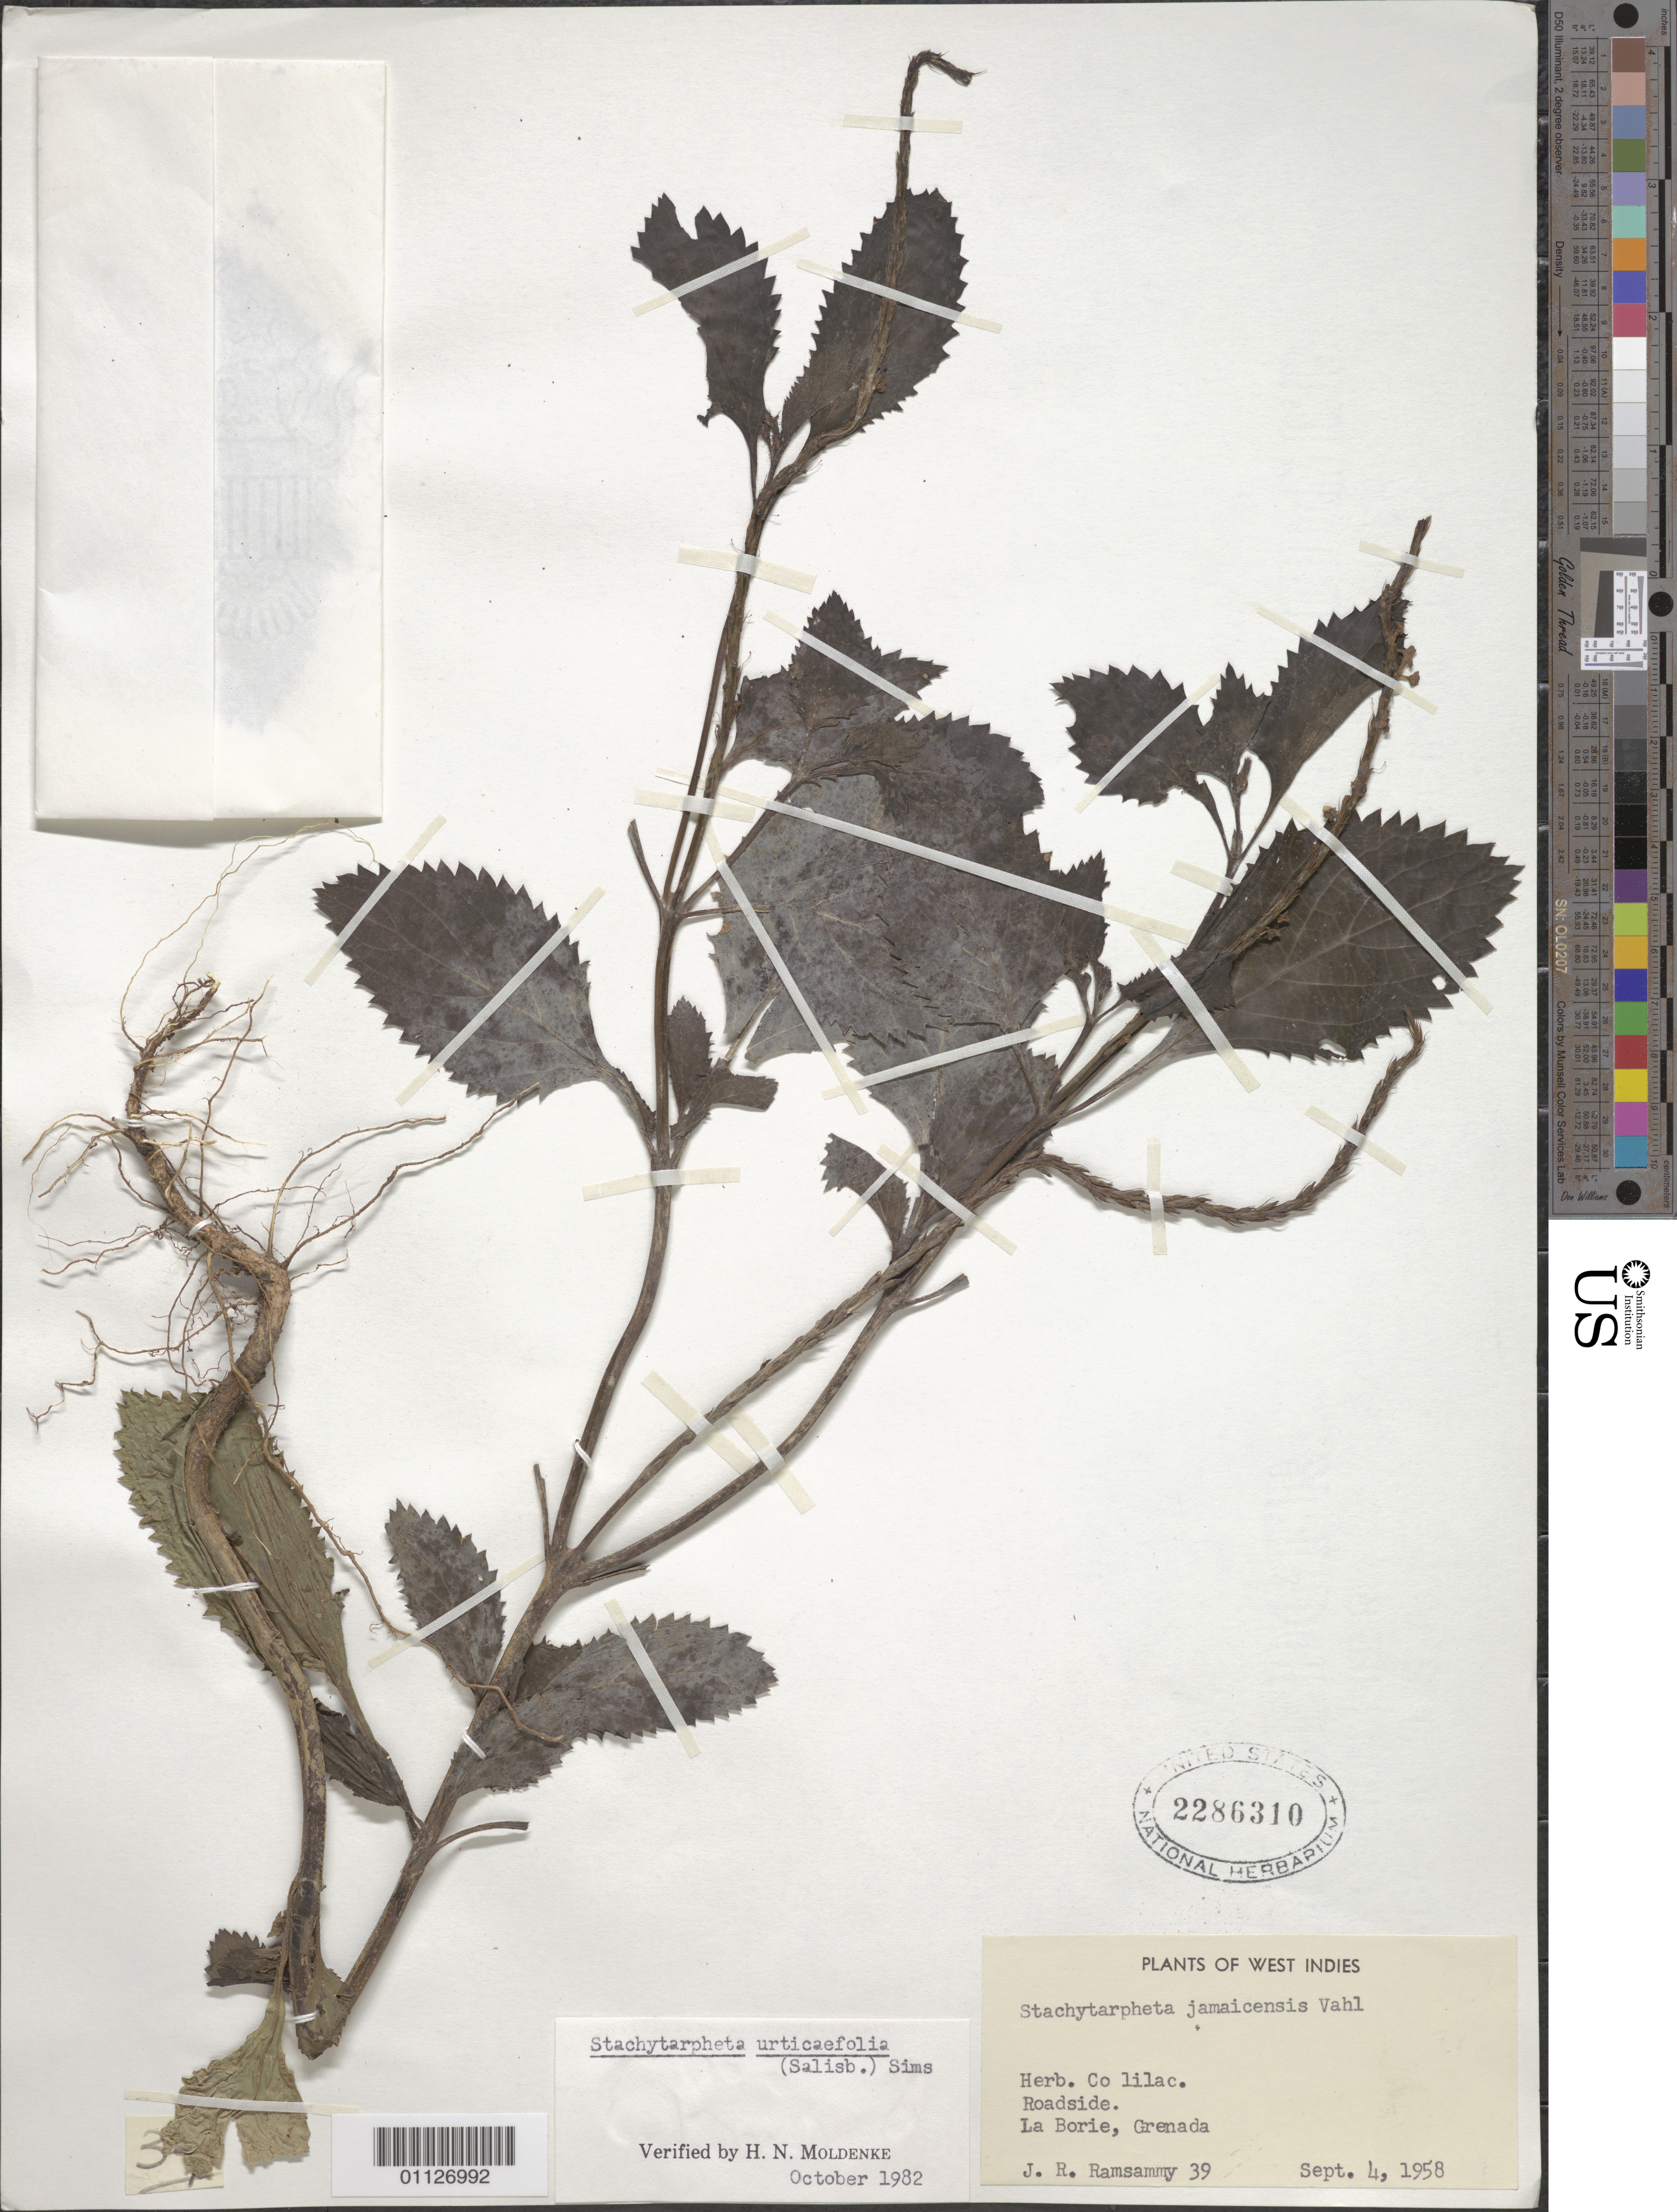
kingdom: Plantae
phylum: Tracheophyta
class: Magnoliopsida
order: Lamiales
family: Verbenaceae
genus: Stachytarpheta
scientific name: Stachytarpheta urticifolia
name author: Sims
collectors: J. Ramsammy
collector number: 39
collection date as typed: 04 Sep 1958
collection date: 1958-09-04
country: Grenada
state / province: Saint George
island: Grenada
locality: La Borie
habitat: roadside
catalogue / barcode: US 2286310